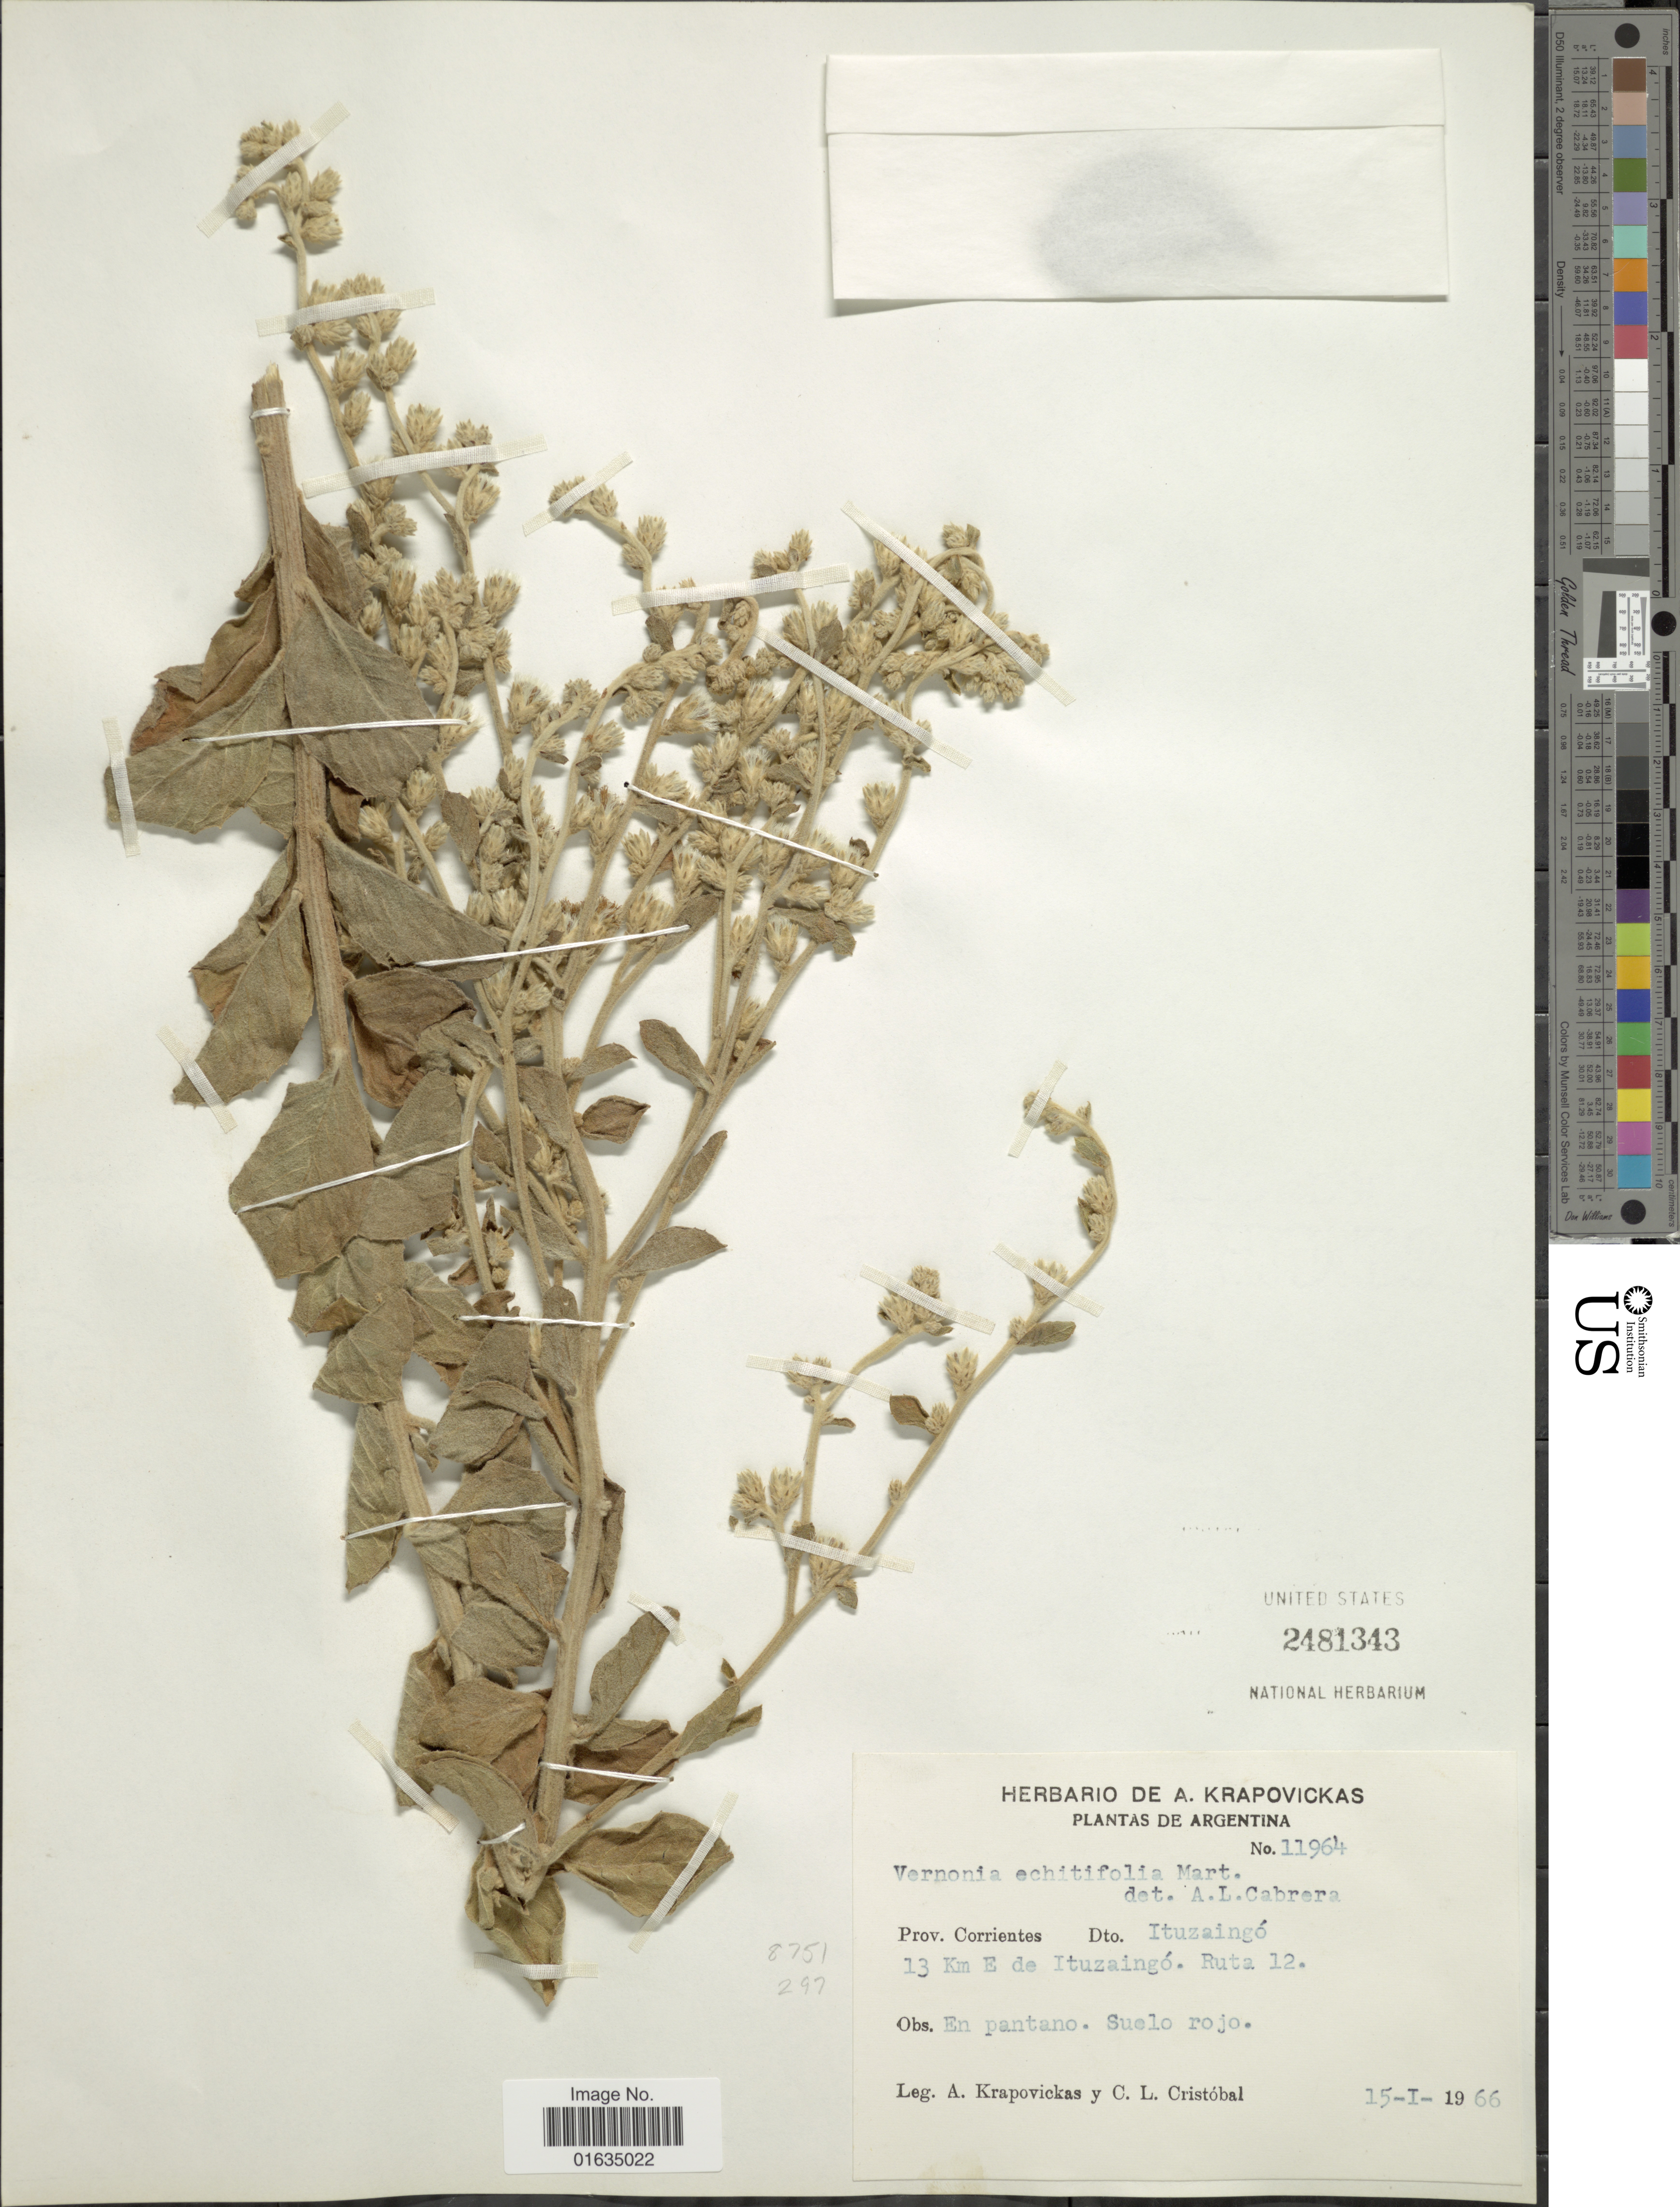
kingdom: Plantae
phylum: Tracheophyta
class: Magnoliopsida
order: Asterales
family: Asteraceae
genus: Acilepidopsis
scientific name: Acilepidopsis echitifolia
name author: (Mart. ex DC.) H. Rob.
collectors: A. Karpovickas & C. L. Cristóbal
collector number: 11964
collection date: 1966-01-15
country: Argentina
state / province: Corrientes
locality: Prov. Corrientes, Dto. Ituzaingo, 13 km E de Ituzaingo, Ruta 12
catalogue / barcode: US 2481343